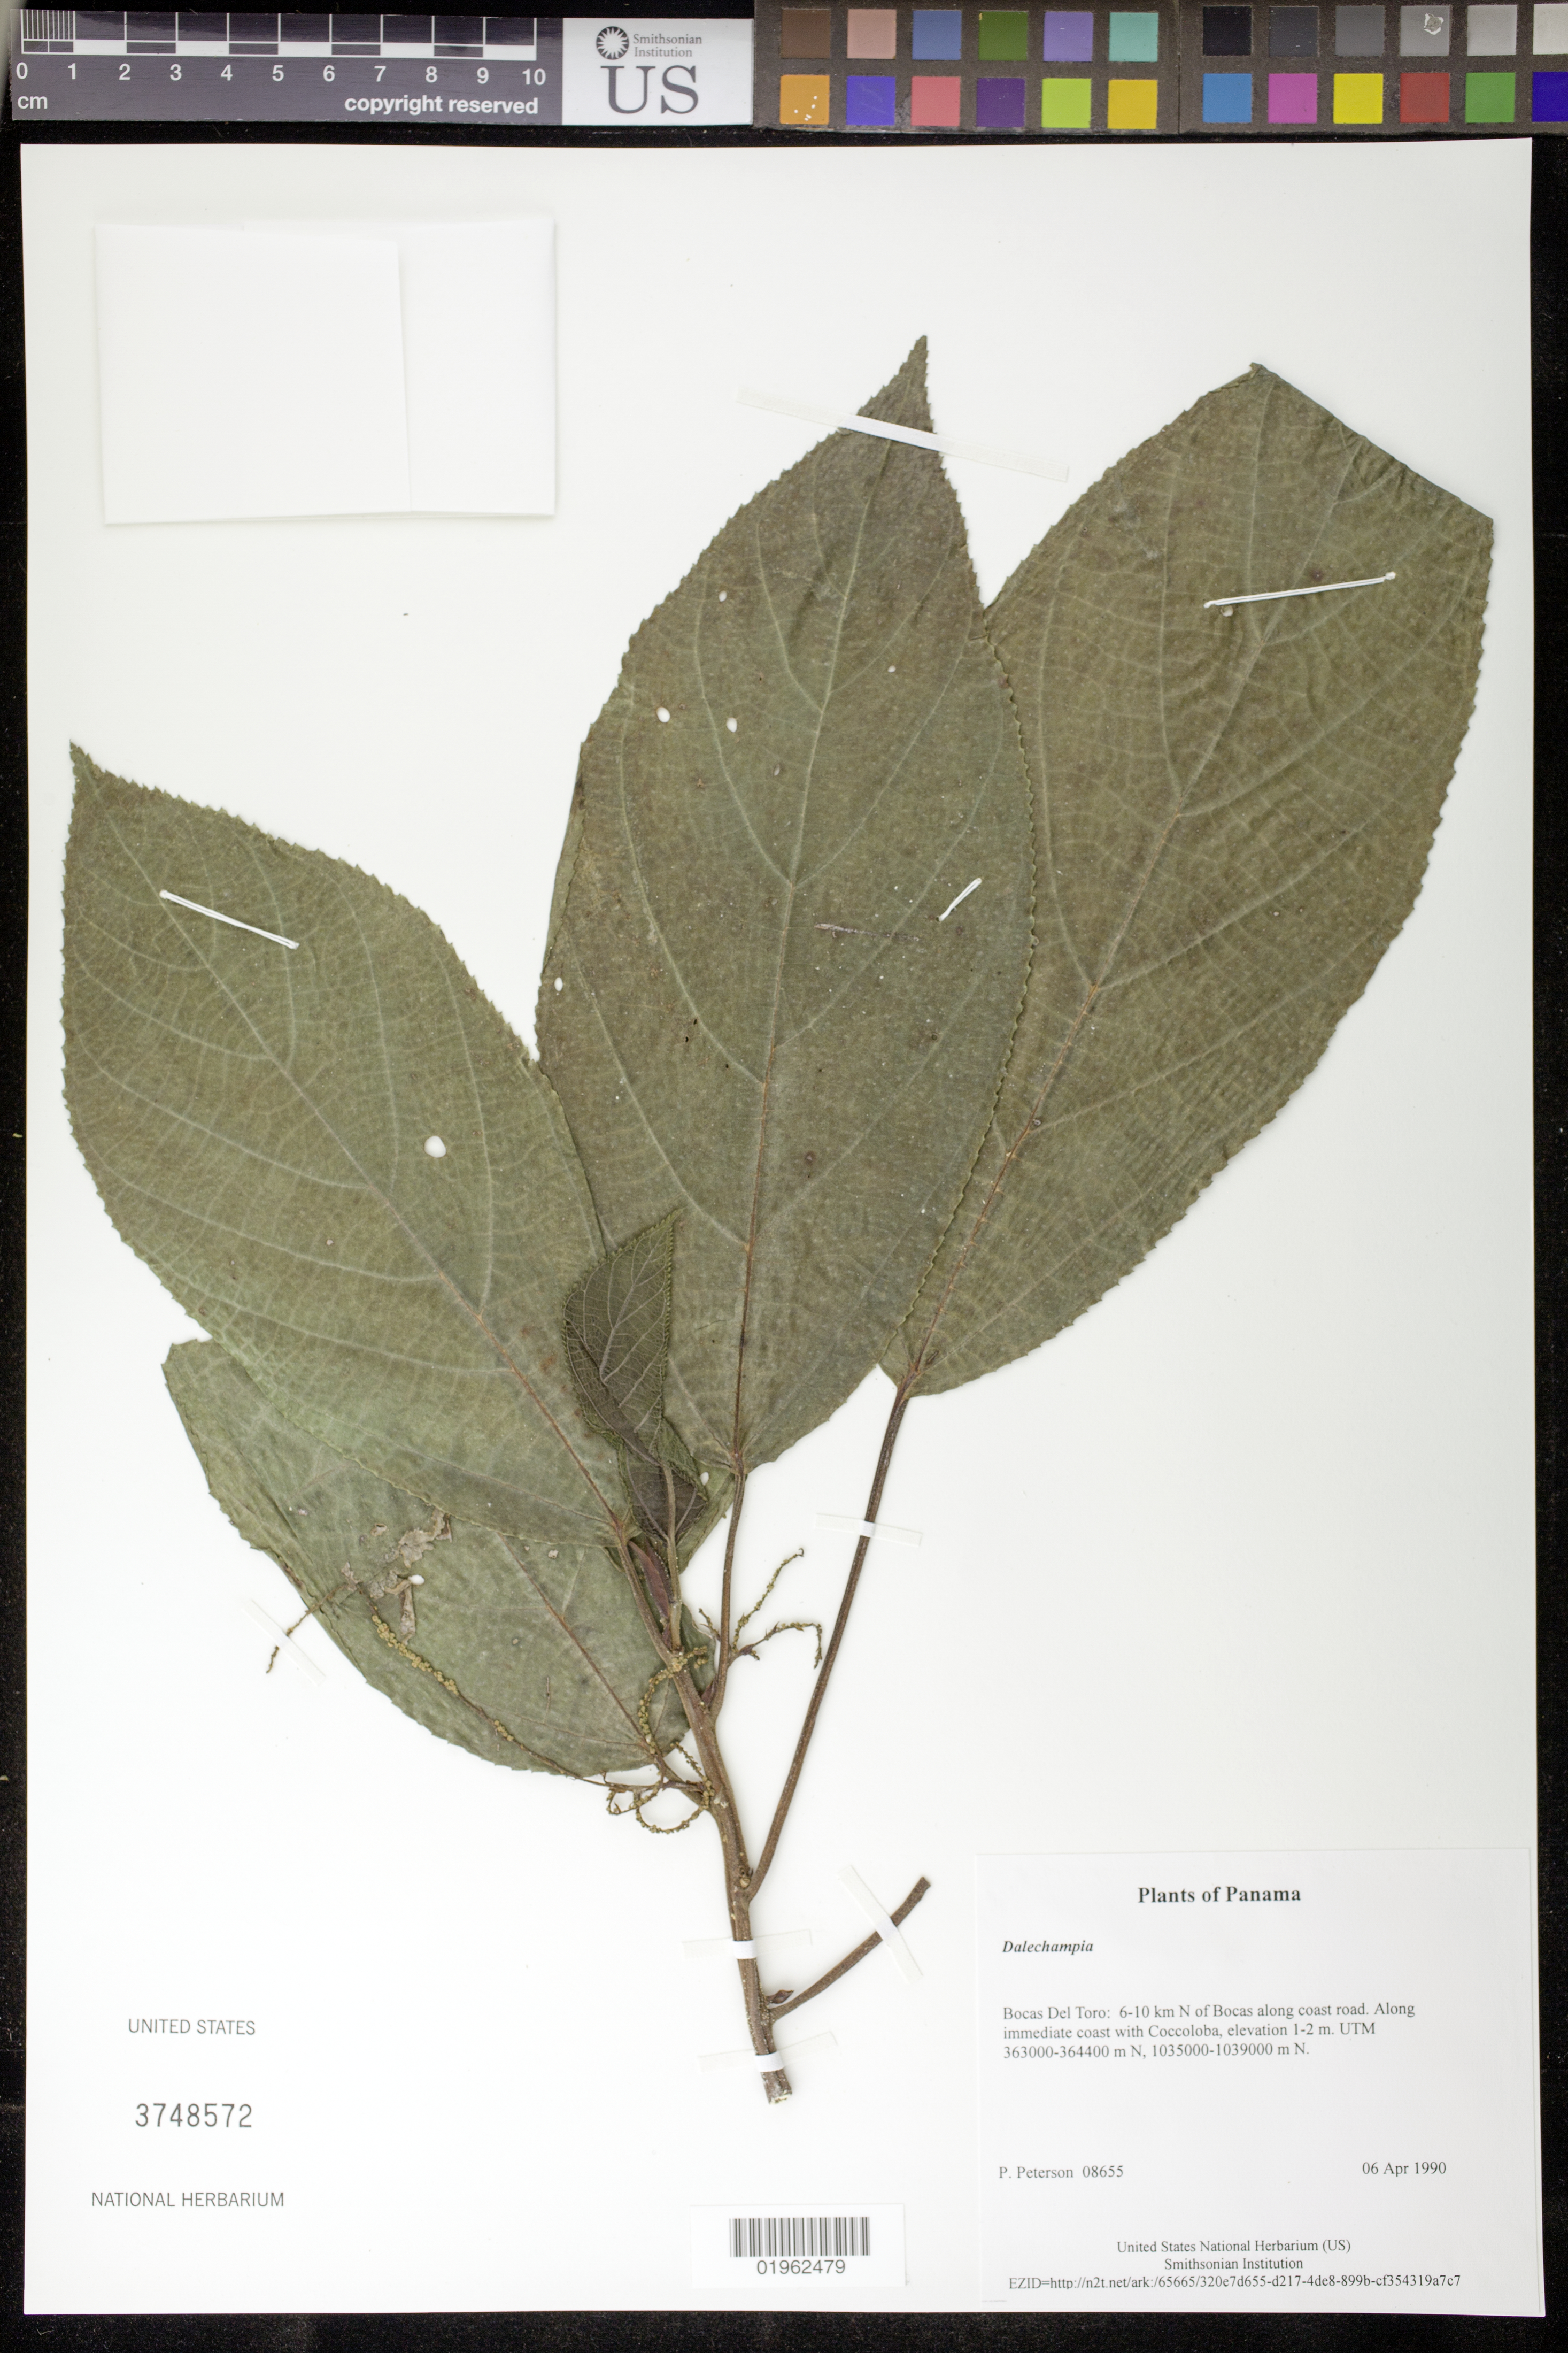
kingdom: Plantae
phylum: Tracheophyta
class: Magnoliopsida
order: Malpighiales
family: Euphorbiaceae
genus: Dalechampia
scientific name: Dalechampia sp.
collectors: P. M. Peterson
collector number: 08655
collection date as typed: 06 Apr 1990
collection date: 1990-04-06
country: Panama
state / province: Bocas del Toro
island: Colón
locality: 6-10 km N of Bocas along coast road.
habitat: Along immediate coast with Coccoloba, elevation 1-2 m. UTM 363000-364400 m N, 1035000-1039000 m N.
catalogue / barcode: US 3748572